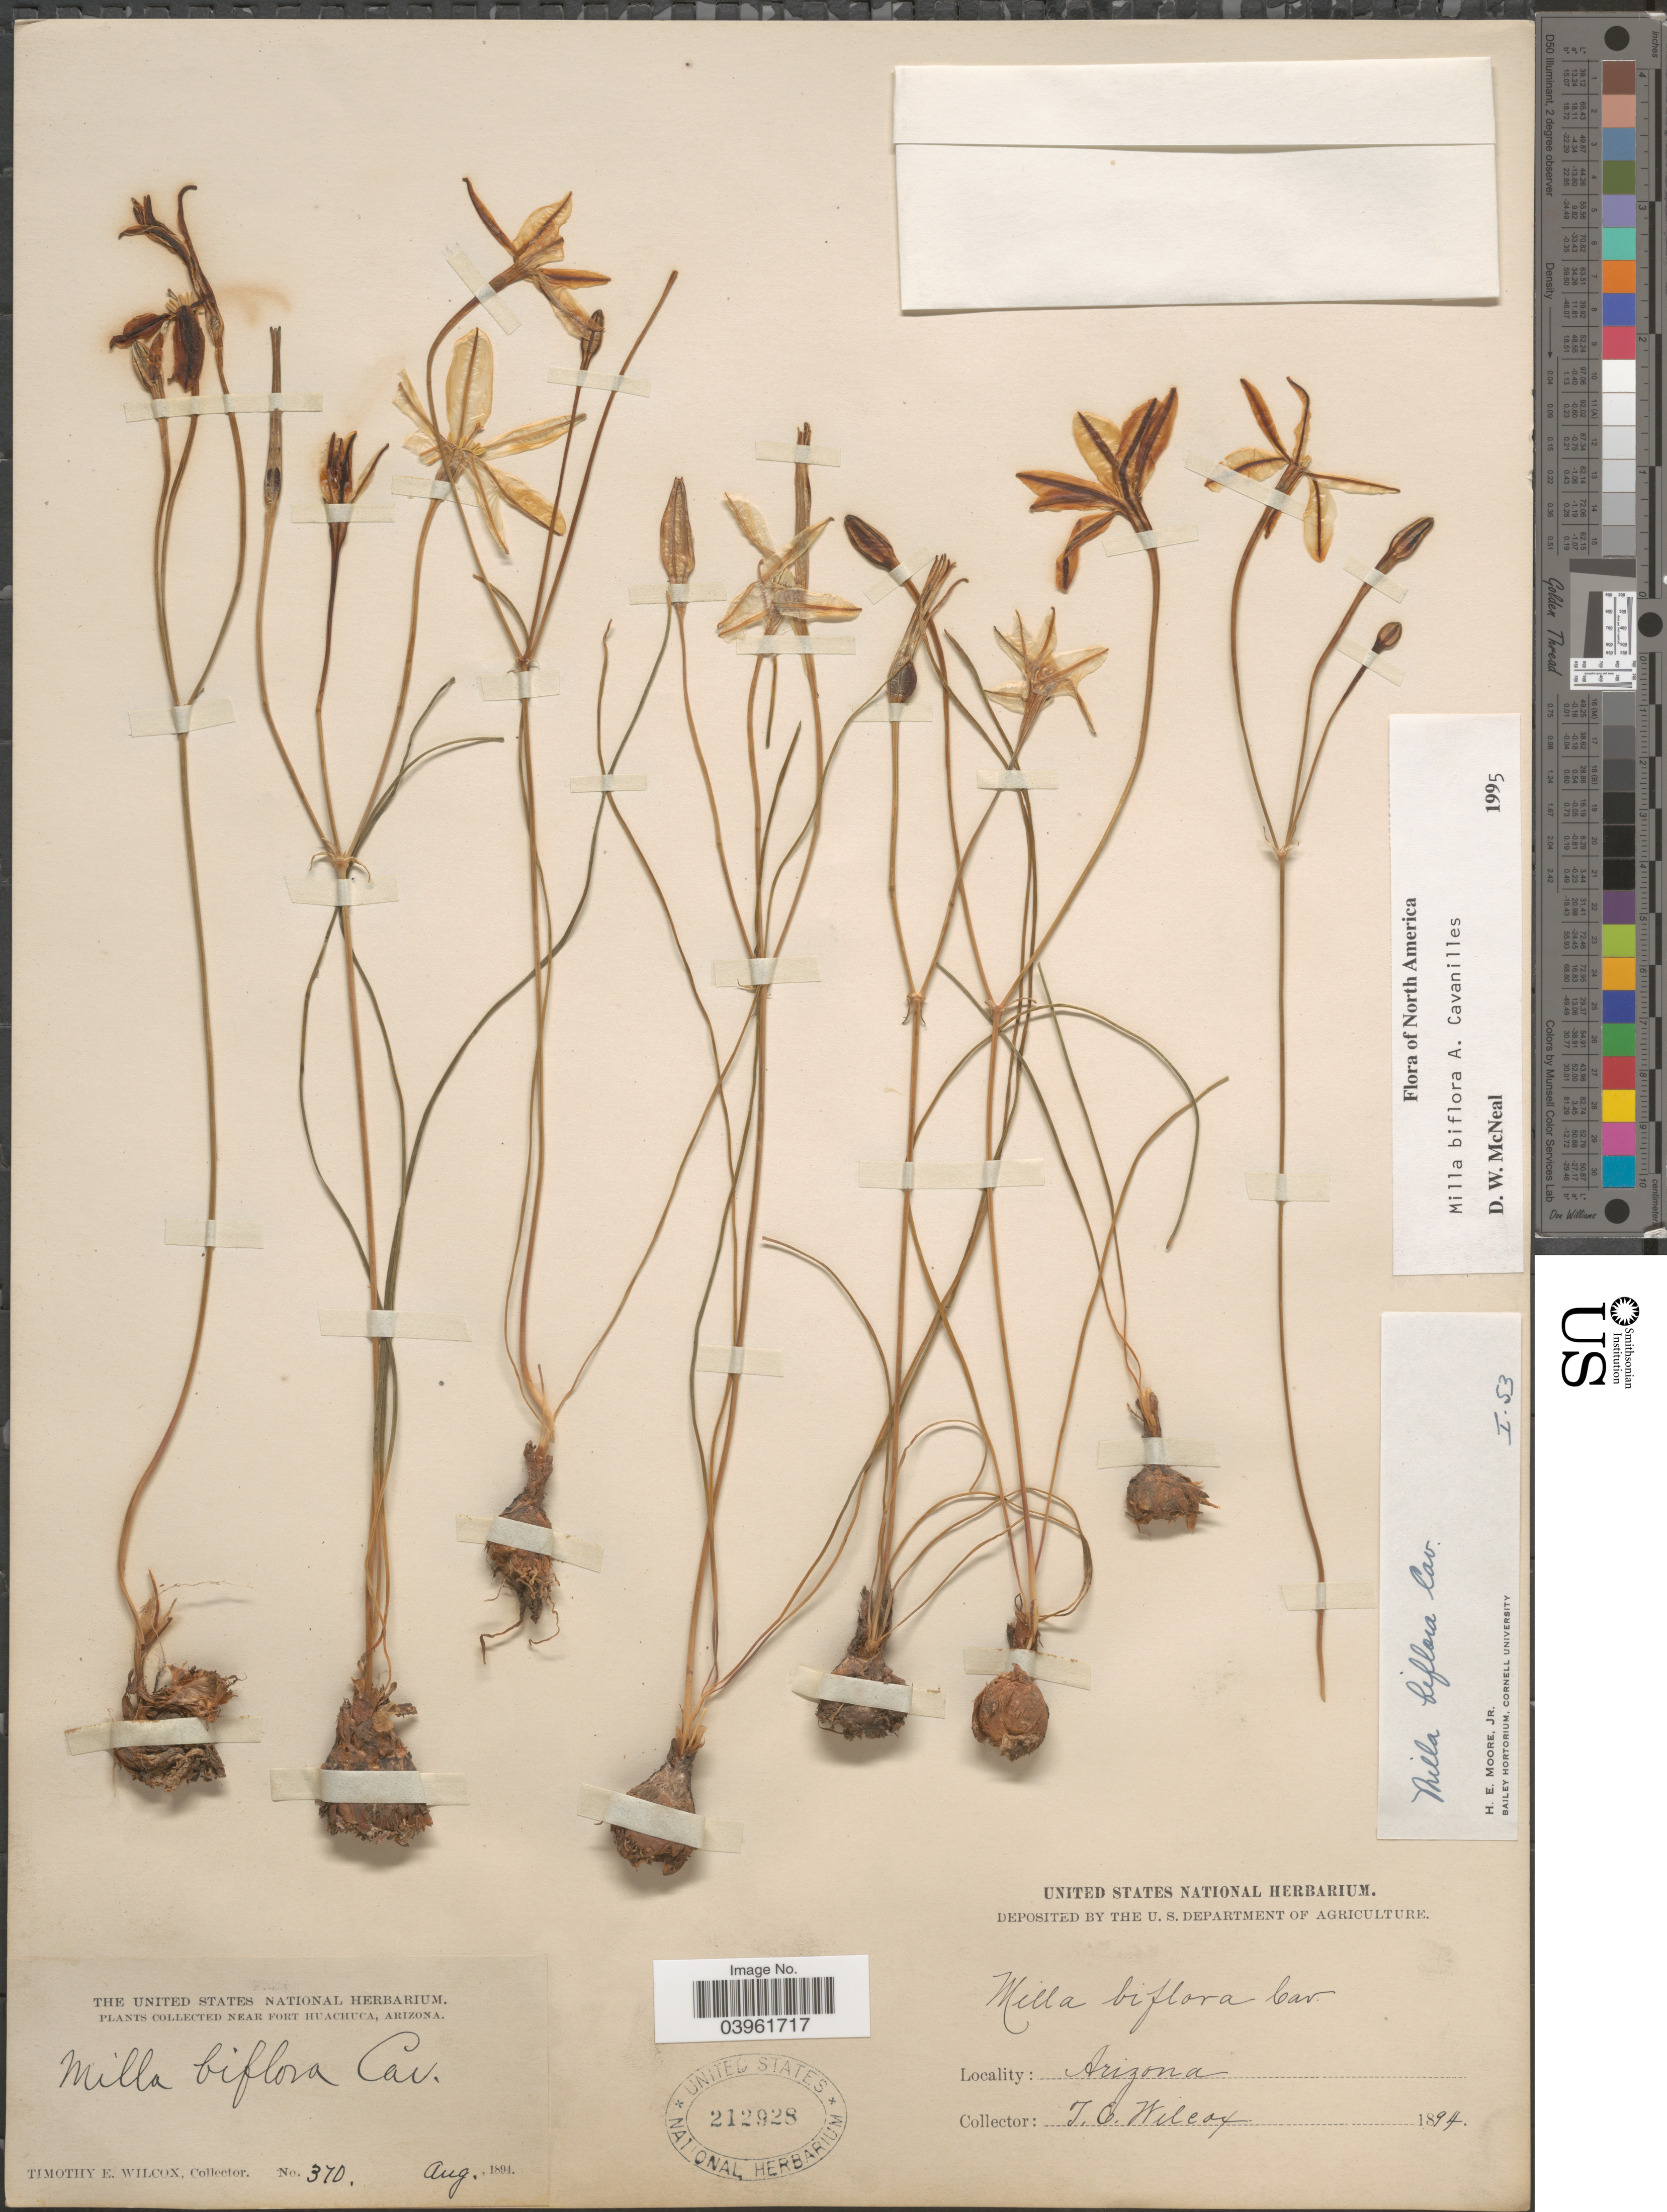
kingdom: Plantae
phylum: Tracheophyta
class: Liliopsida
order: Asparagales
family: Asparagaceae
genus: Milla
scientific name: Milla biflora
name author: Cav.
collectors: T. E. Wilcox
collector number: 370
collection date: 1894-08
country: United States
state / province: Arizona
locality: Near Fort Huachuca.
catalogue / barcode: US 212928